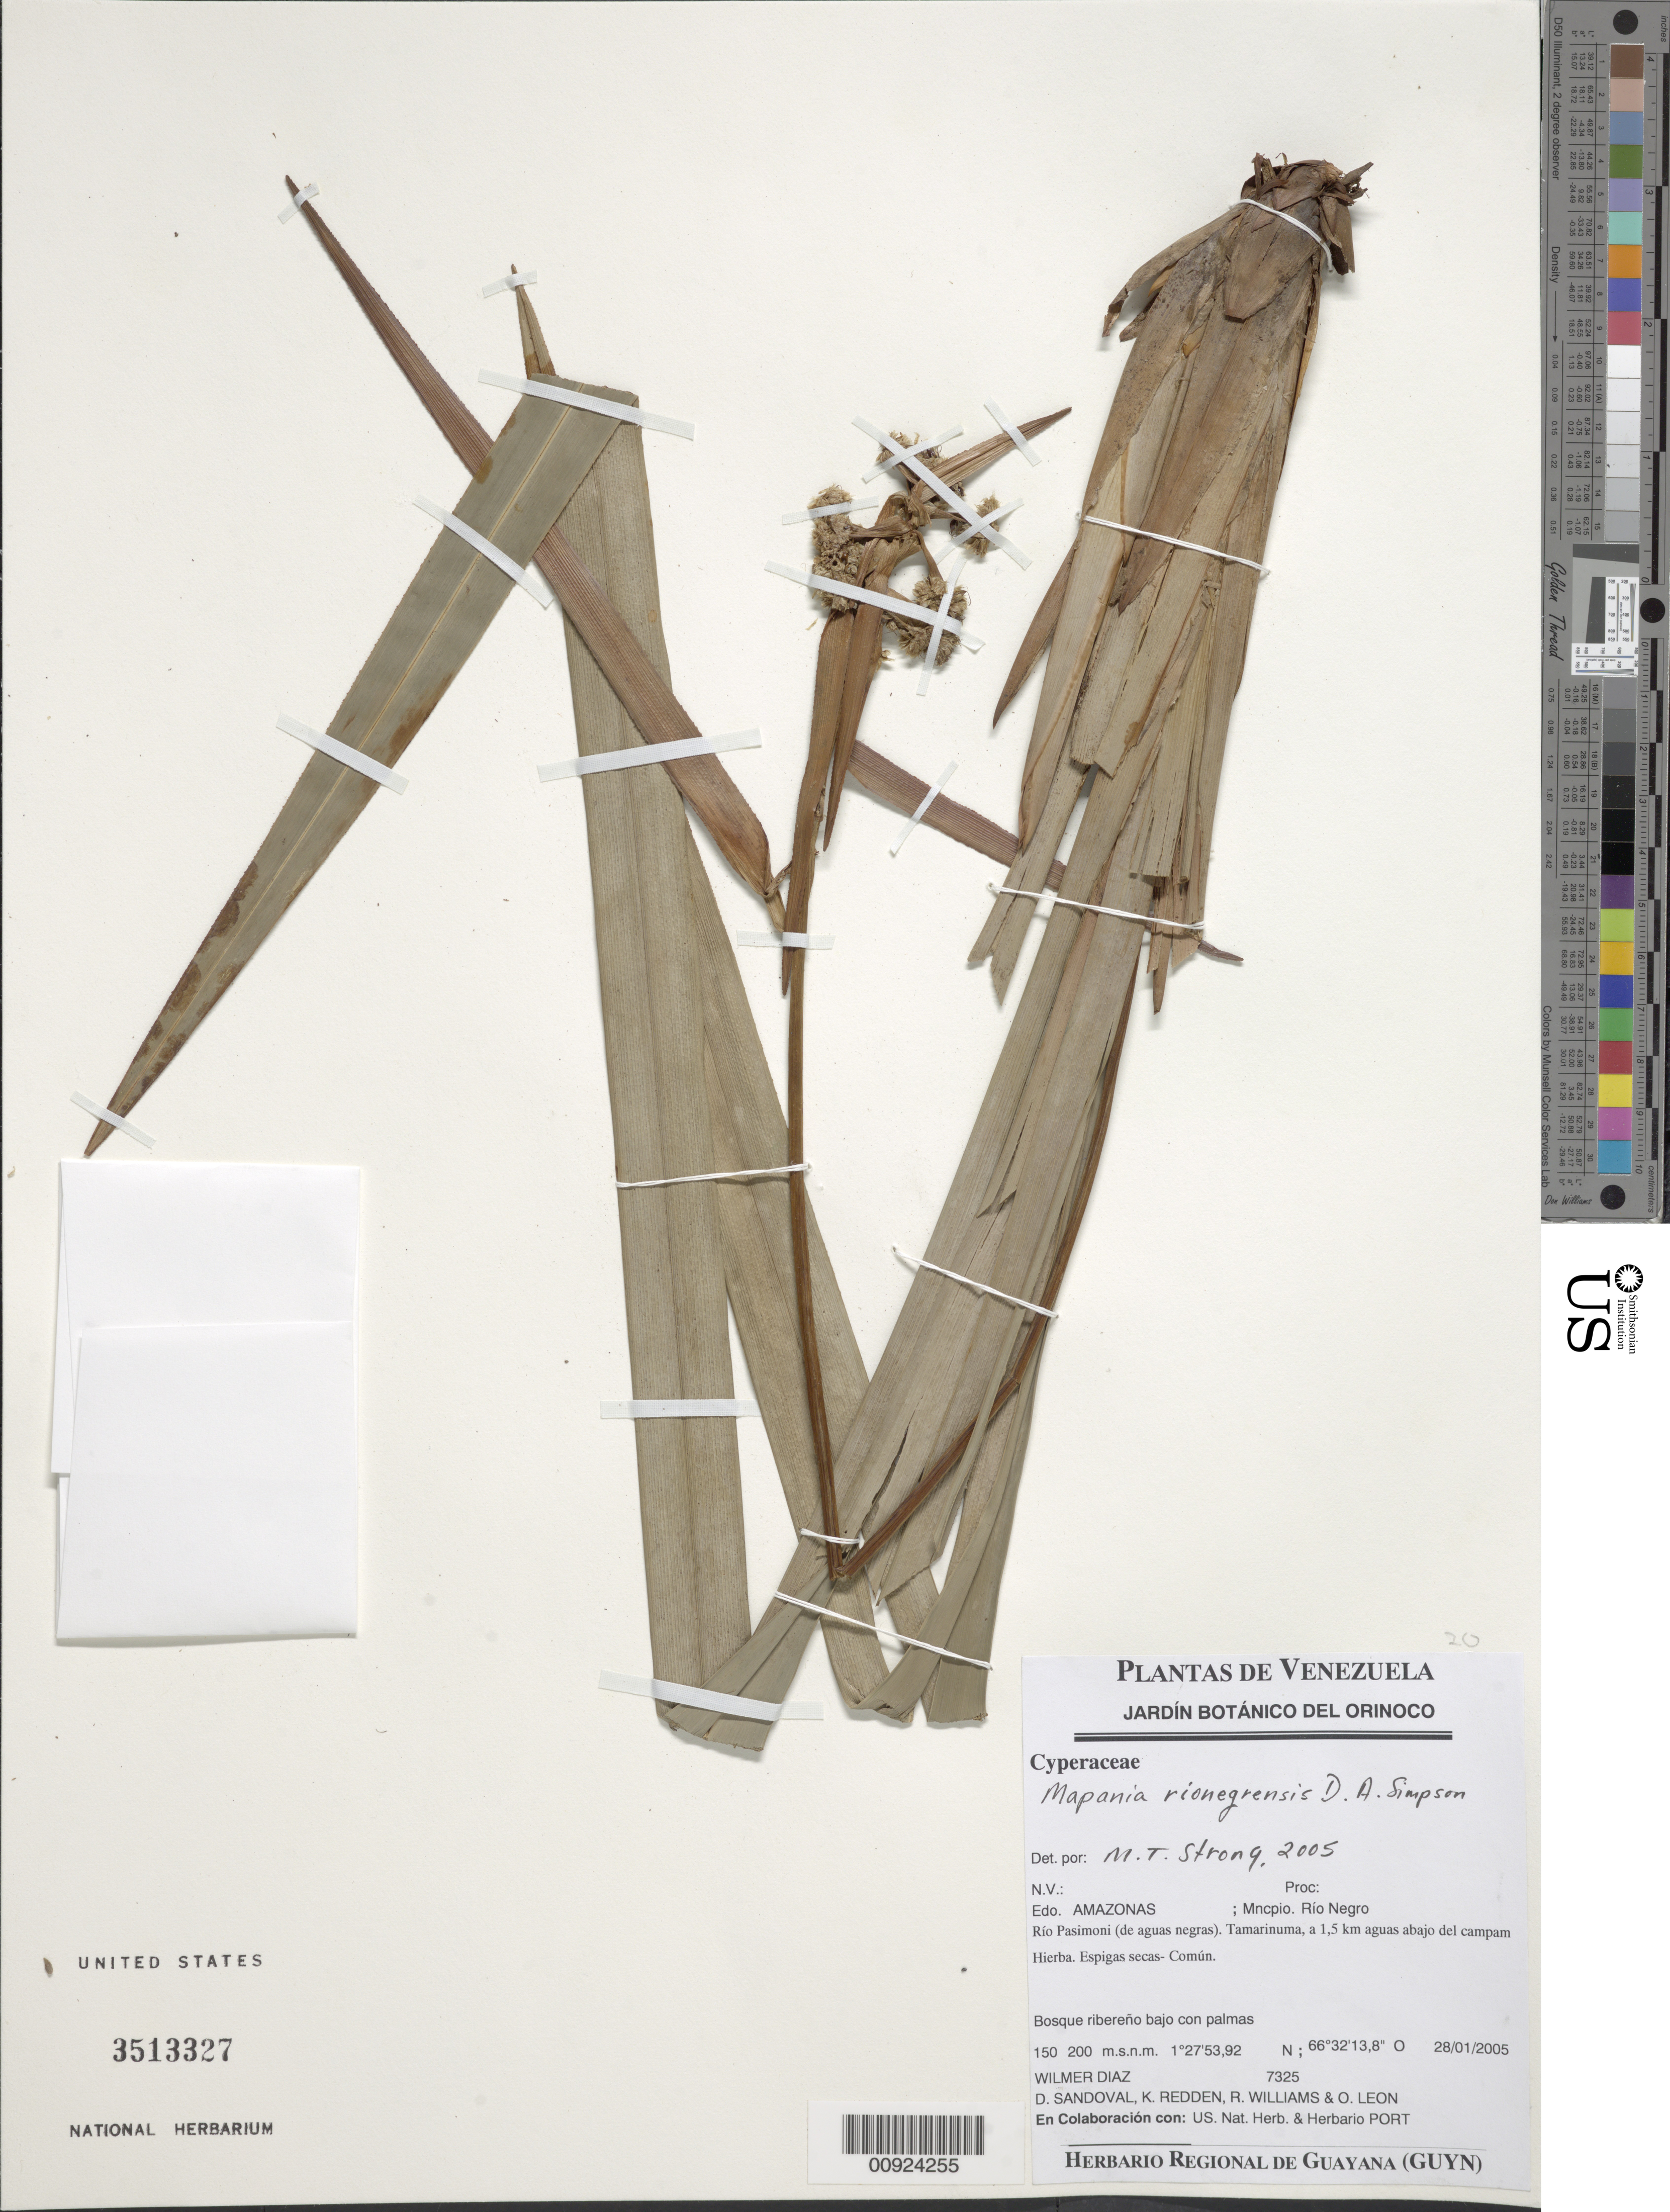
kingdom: Plantae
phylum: Tracheophyta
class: Liliopsida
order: Poales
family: Cyperaceae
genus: Mapania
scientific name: Mapania rionegrensis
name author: D.A. Simpson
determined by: Strong, M. T., (US), Smithsonian Institution - National Museum of Natural History (UNITED STATES)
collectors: W. Díaz P., K. M. Redden, R. Williams & O. León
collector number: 7325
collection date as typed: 28-Jan-05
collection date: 2005-01-28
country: Venezuela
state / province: Amazonas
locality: Mun. Río Negro, Río Pasimoni (de aguas negras). Tamarinuma, a 1.5km aguas abajo del campamento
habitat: Bosque ribereño bajo con palmas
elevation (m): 150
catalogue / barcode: US 3513327